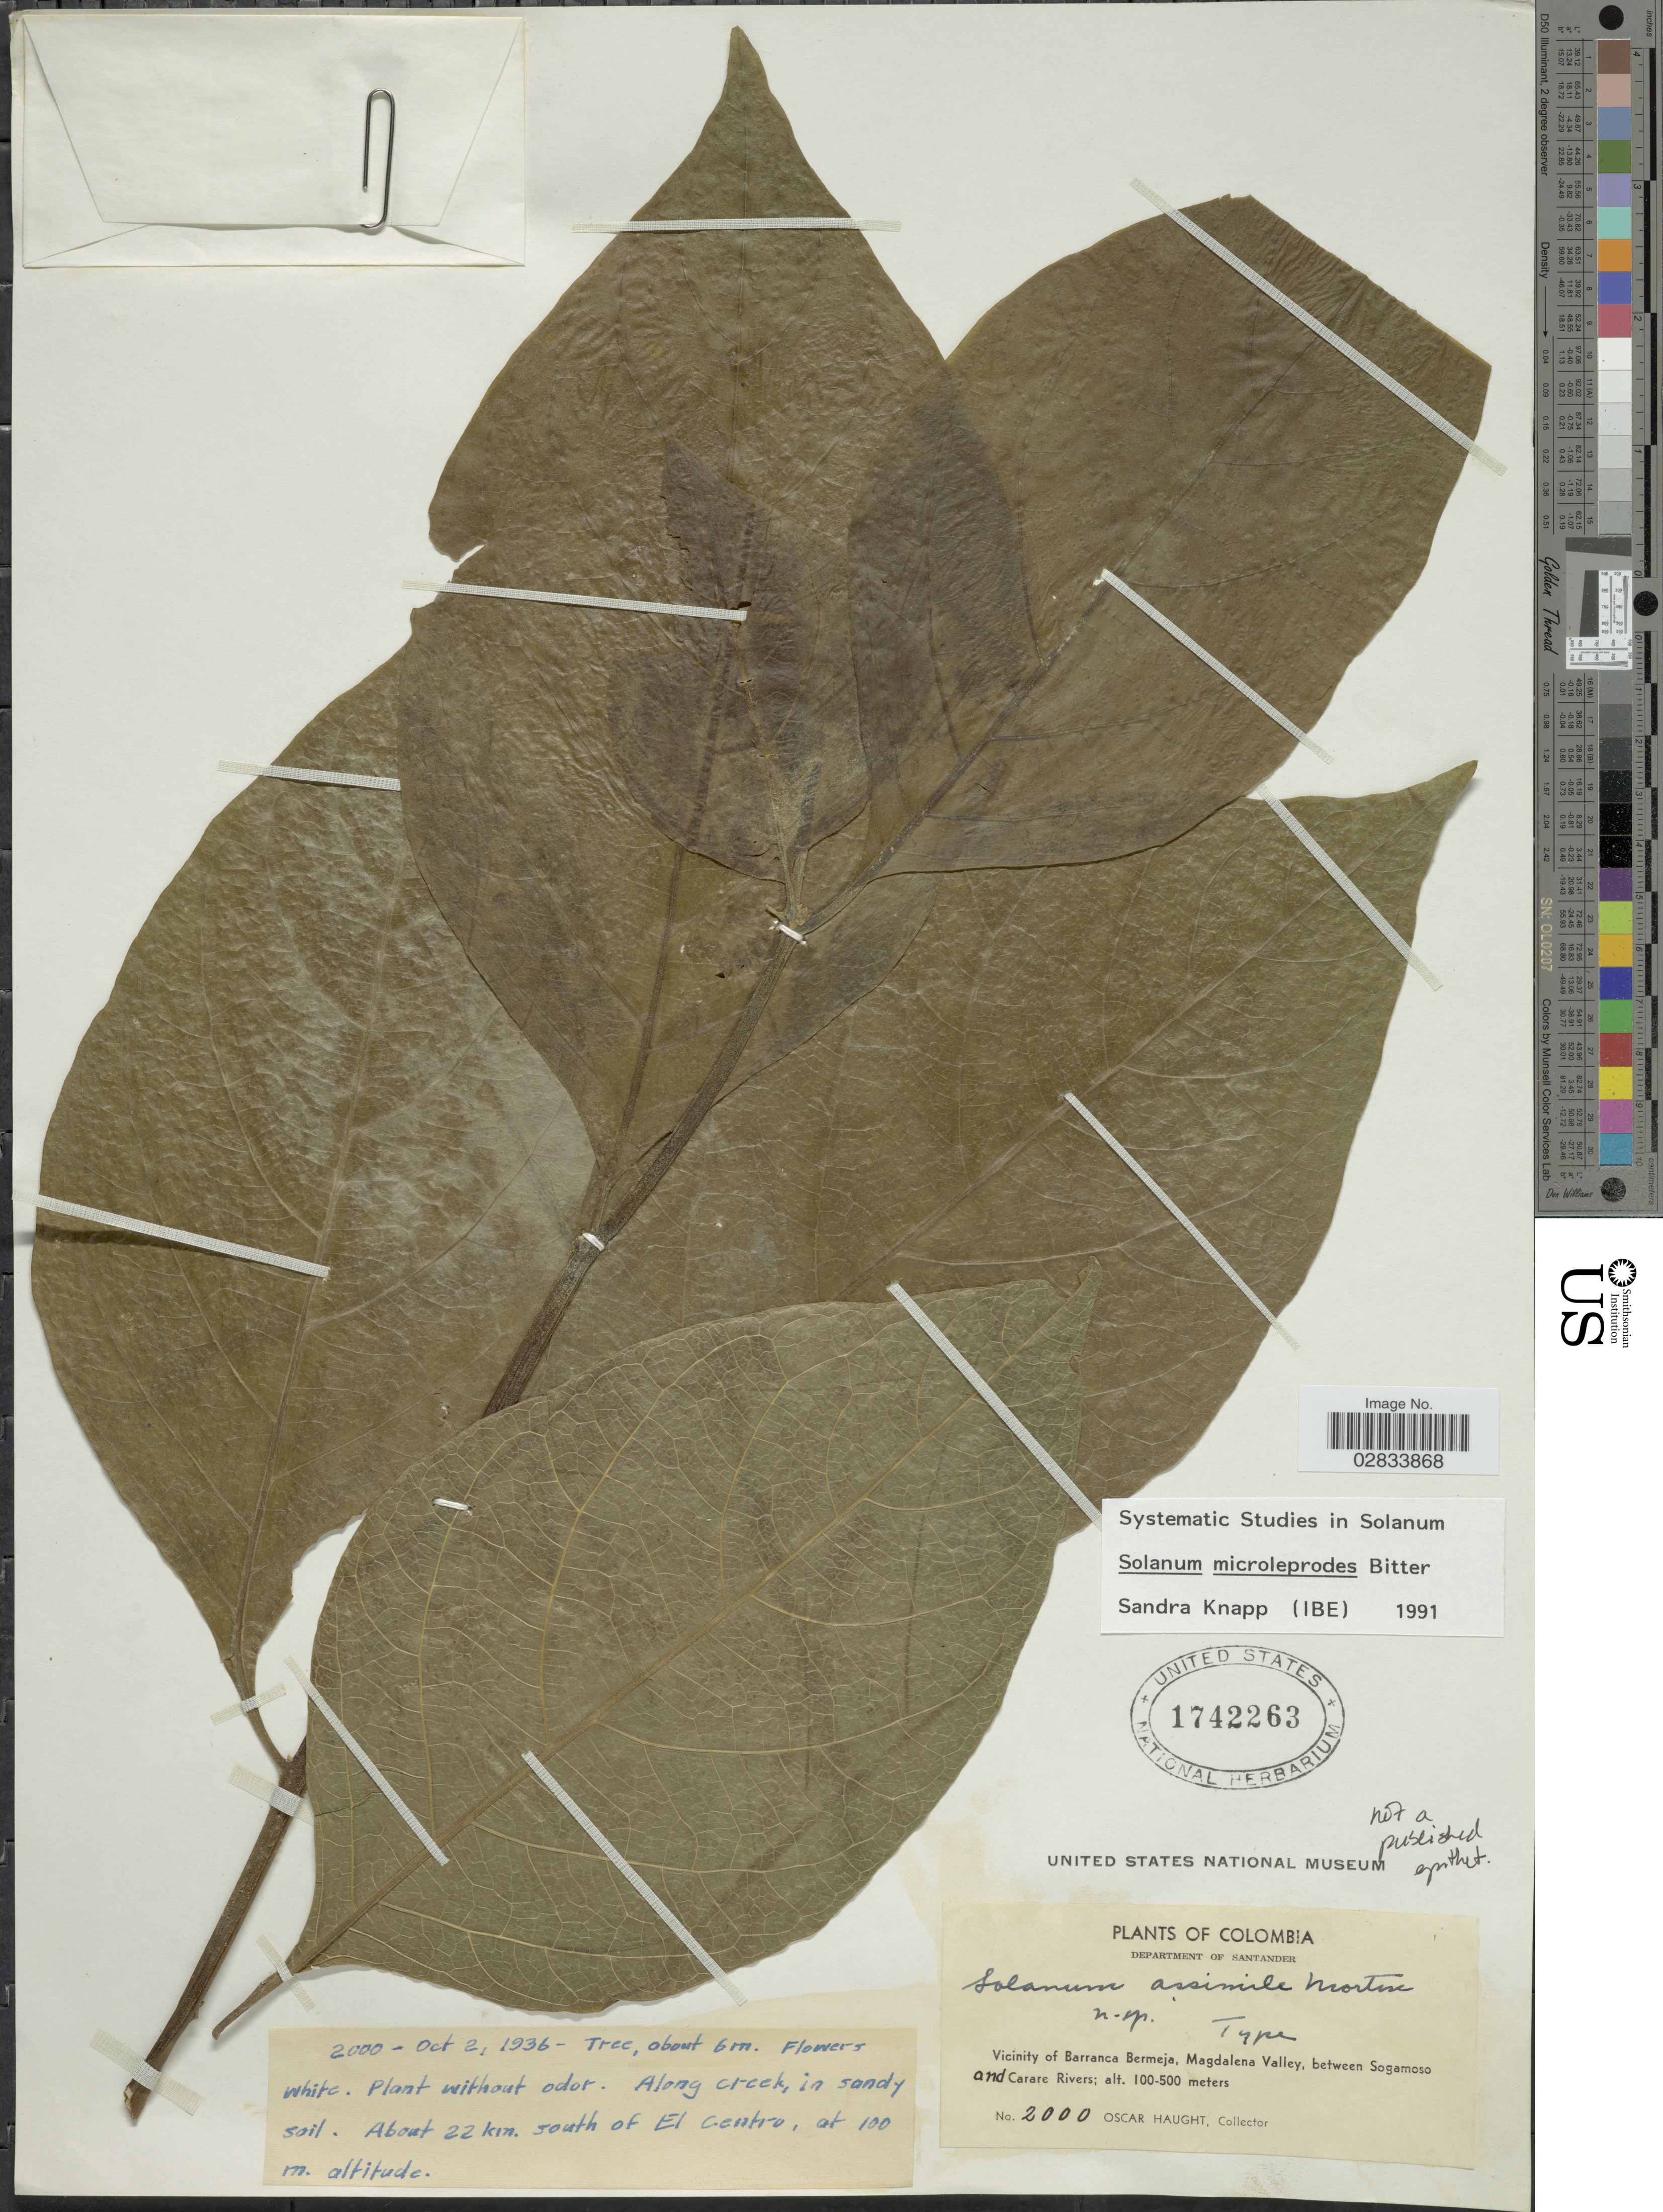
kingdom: Plantae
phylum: Tracheophyta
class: Magnoliopsida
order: Solanales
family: Solanaceae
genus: Solanum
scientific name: Solanum microleprodes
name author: Bitter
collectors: O. Haught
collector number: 2000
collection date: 1936-10-02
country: Colombia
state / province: Santander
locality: Department of Santander, Vicinity of Barranca Bermeja, Magdalena Valley, between Sogamoso and Carare Rivers, Along creek, in sandy soil, About 22 km. south of El Centro.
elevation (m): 100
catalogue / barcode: US 1742263